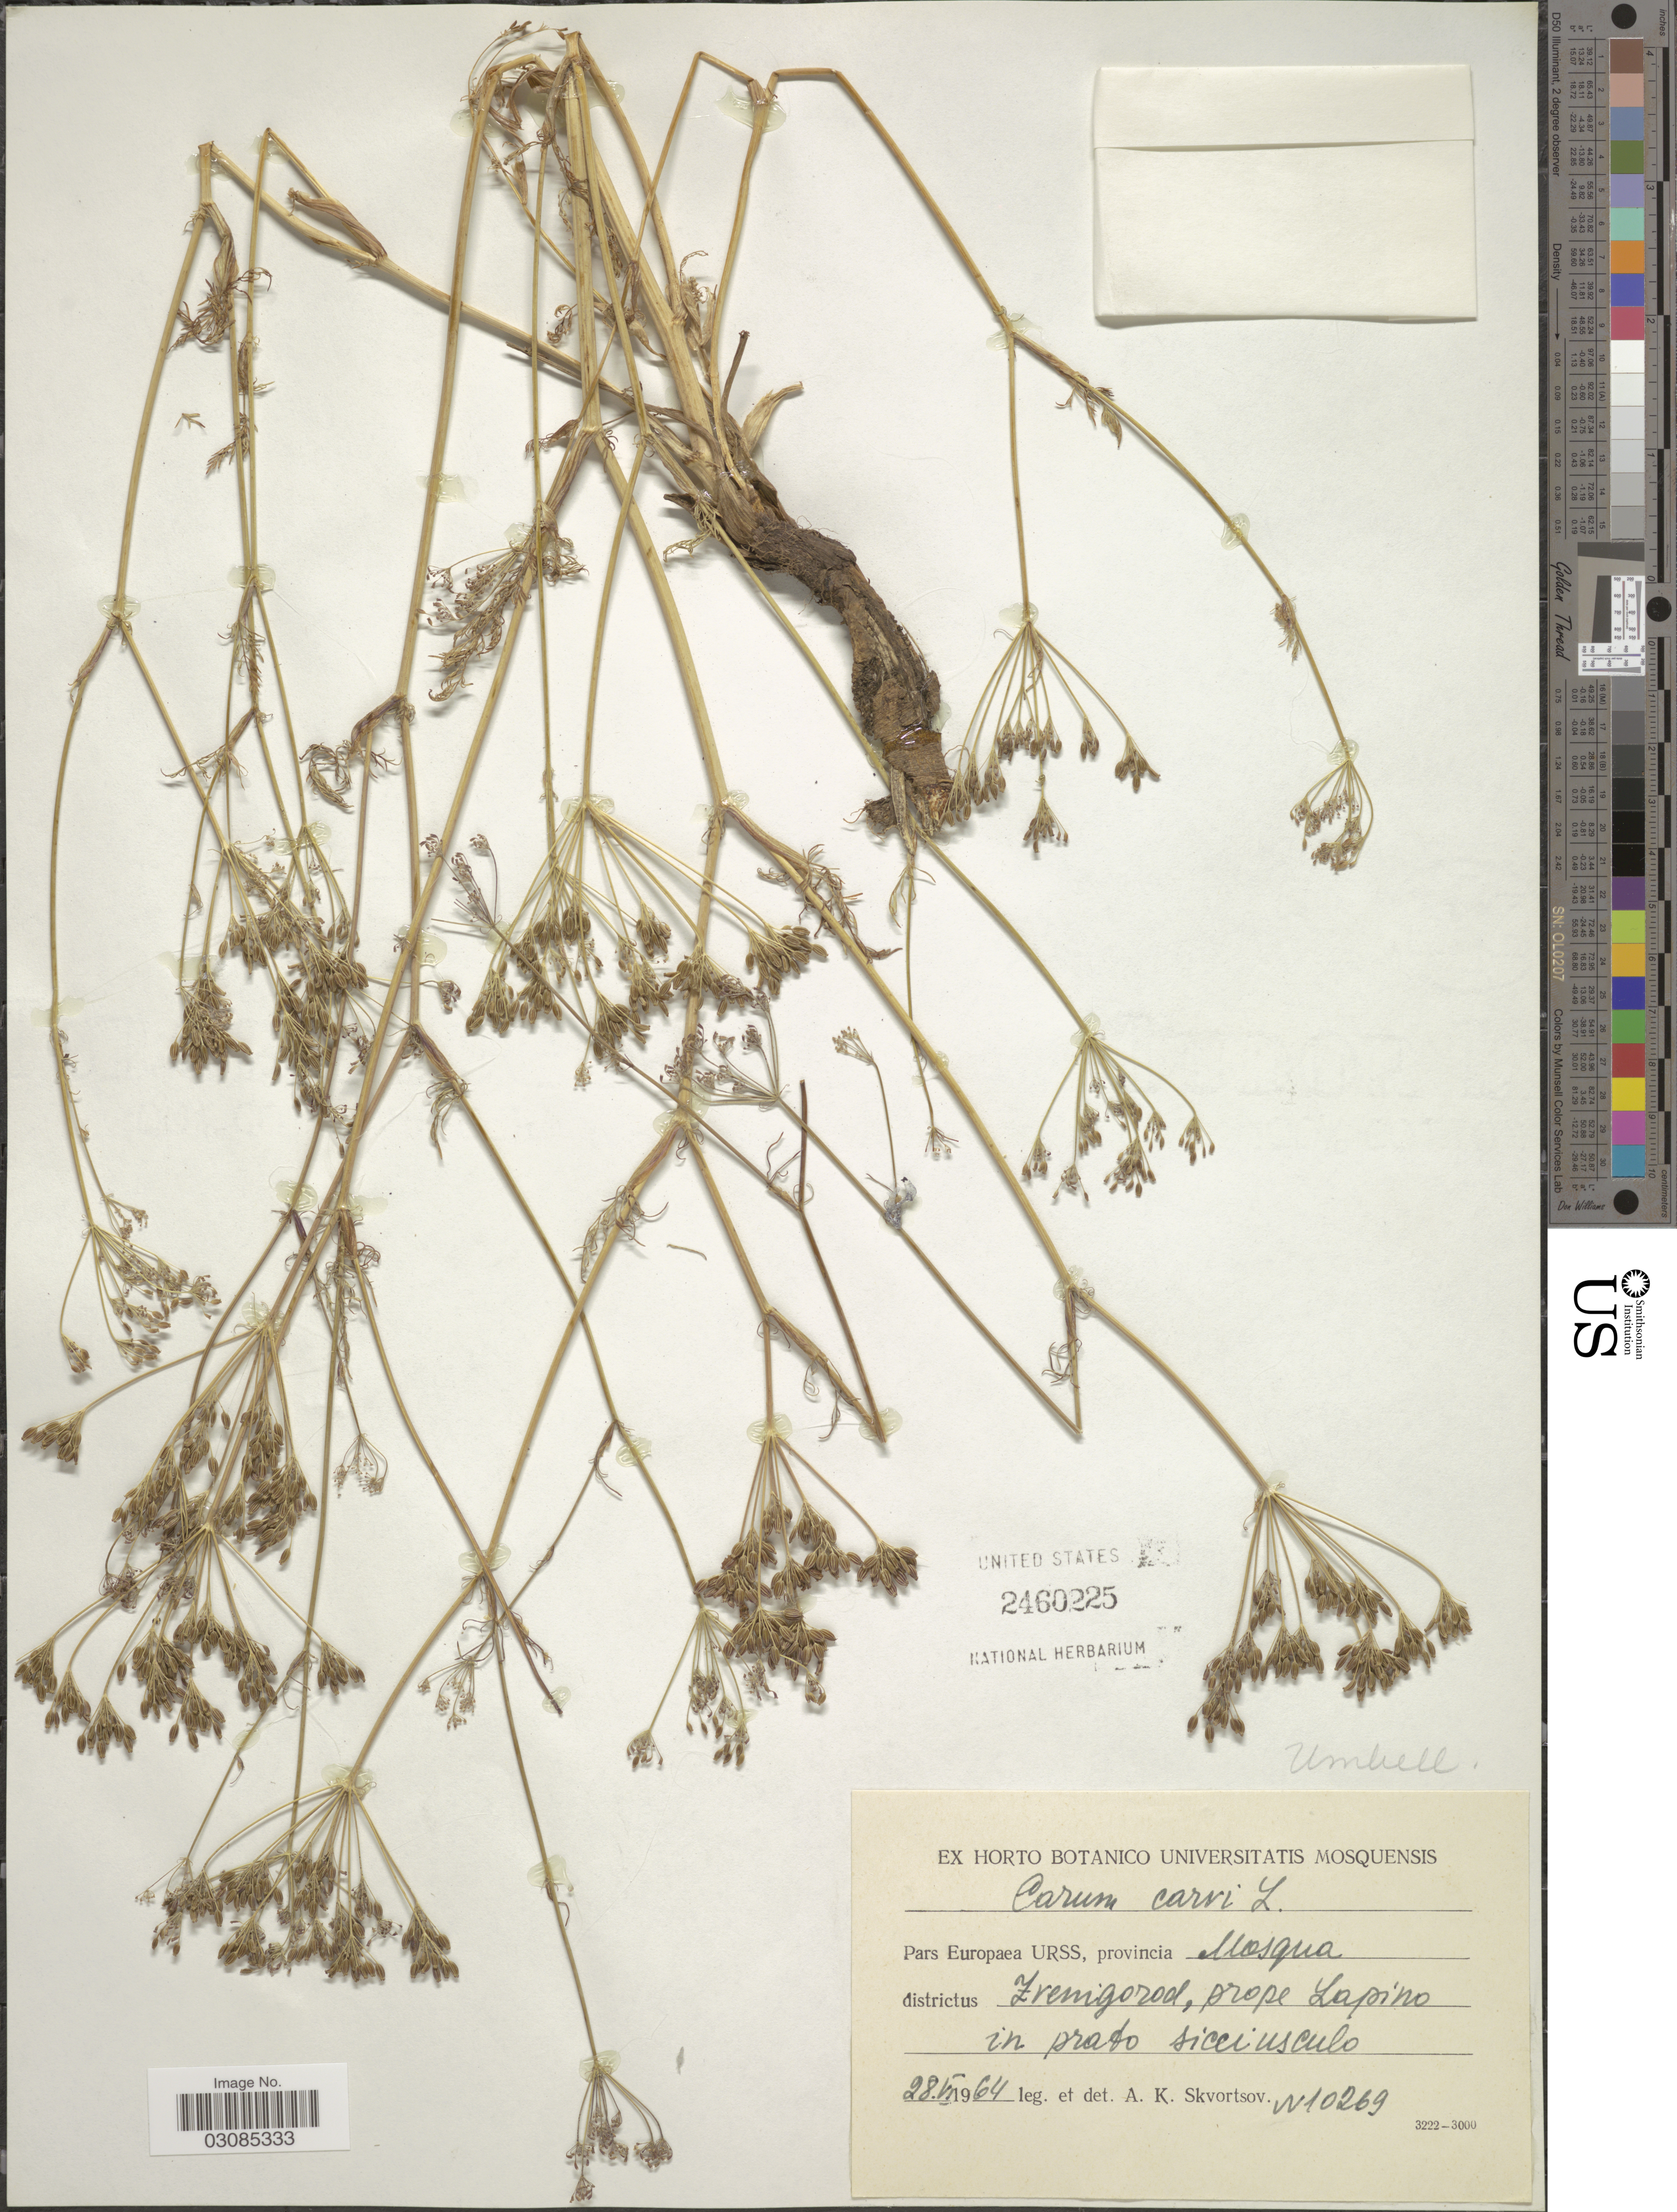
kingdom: Plantae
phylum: Tracheophyta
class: Magnoliopsida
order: Apiales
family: Apiaceae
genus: Carum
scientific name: Carum carvi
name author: L.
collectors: A. K. Skvortsov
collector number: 10269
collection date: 1964-06-28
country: Russian Federation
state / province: Moscow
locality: Pars Europaea, provincia Mosqua districtus Zremgorod, prope Lapino in prato sicciusculo.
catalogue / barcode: US 2460225